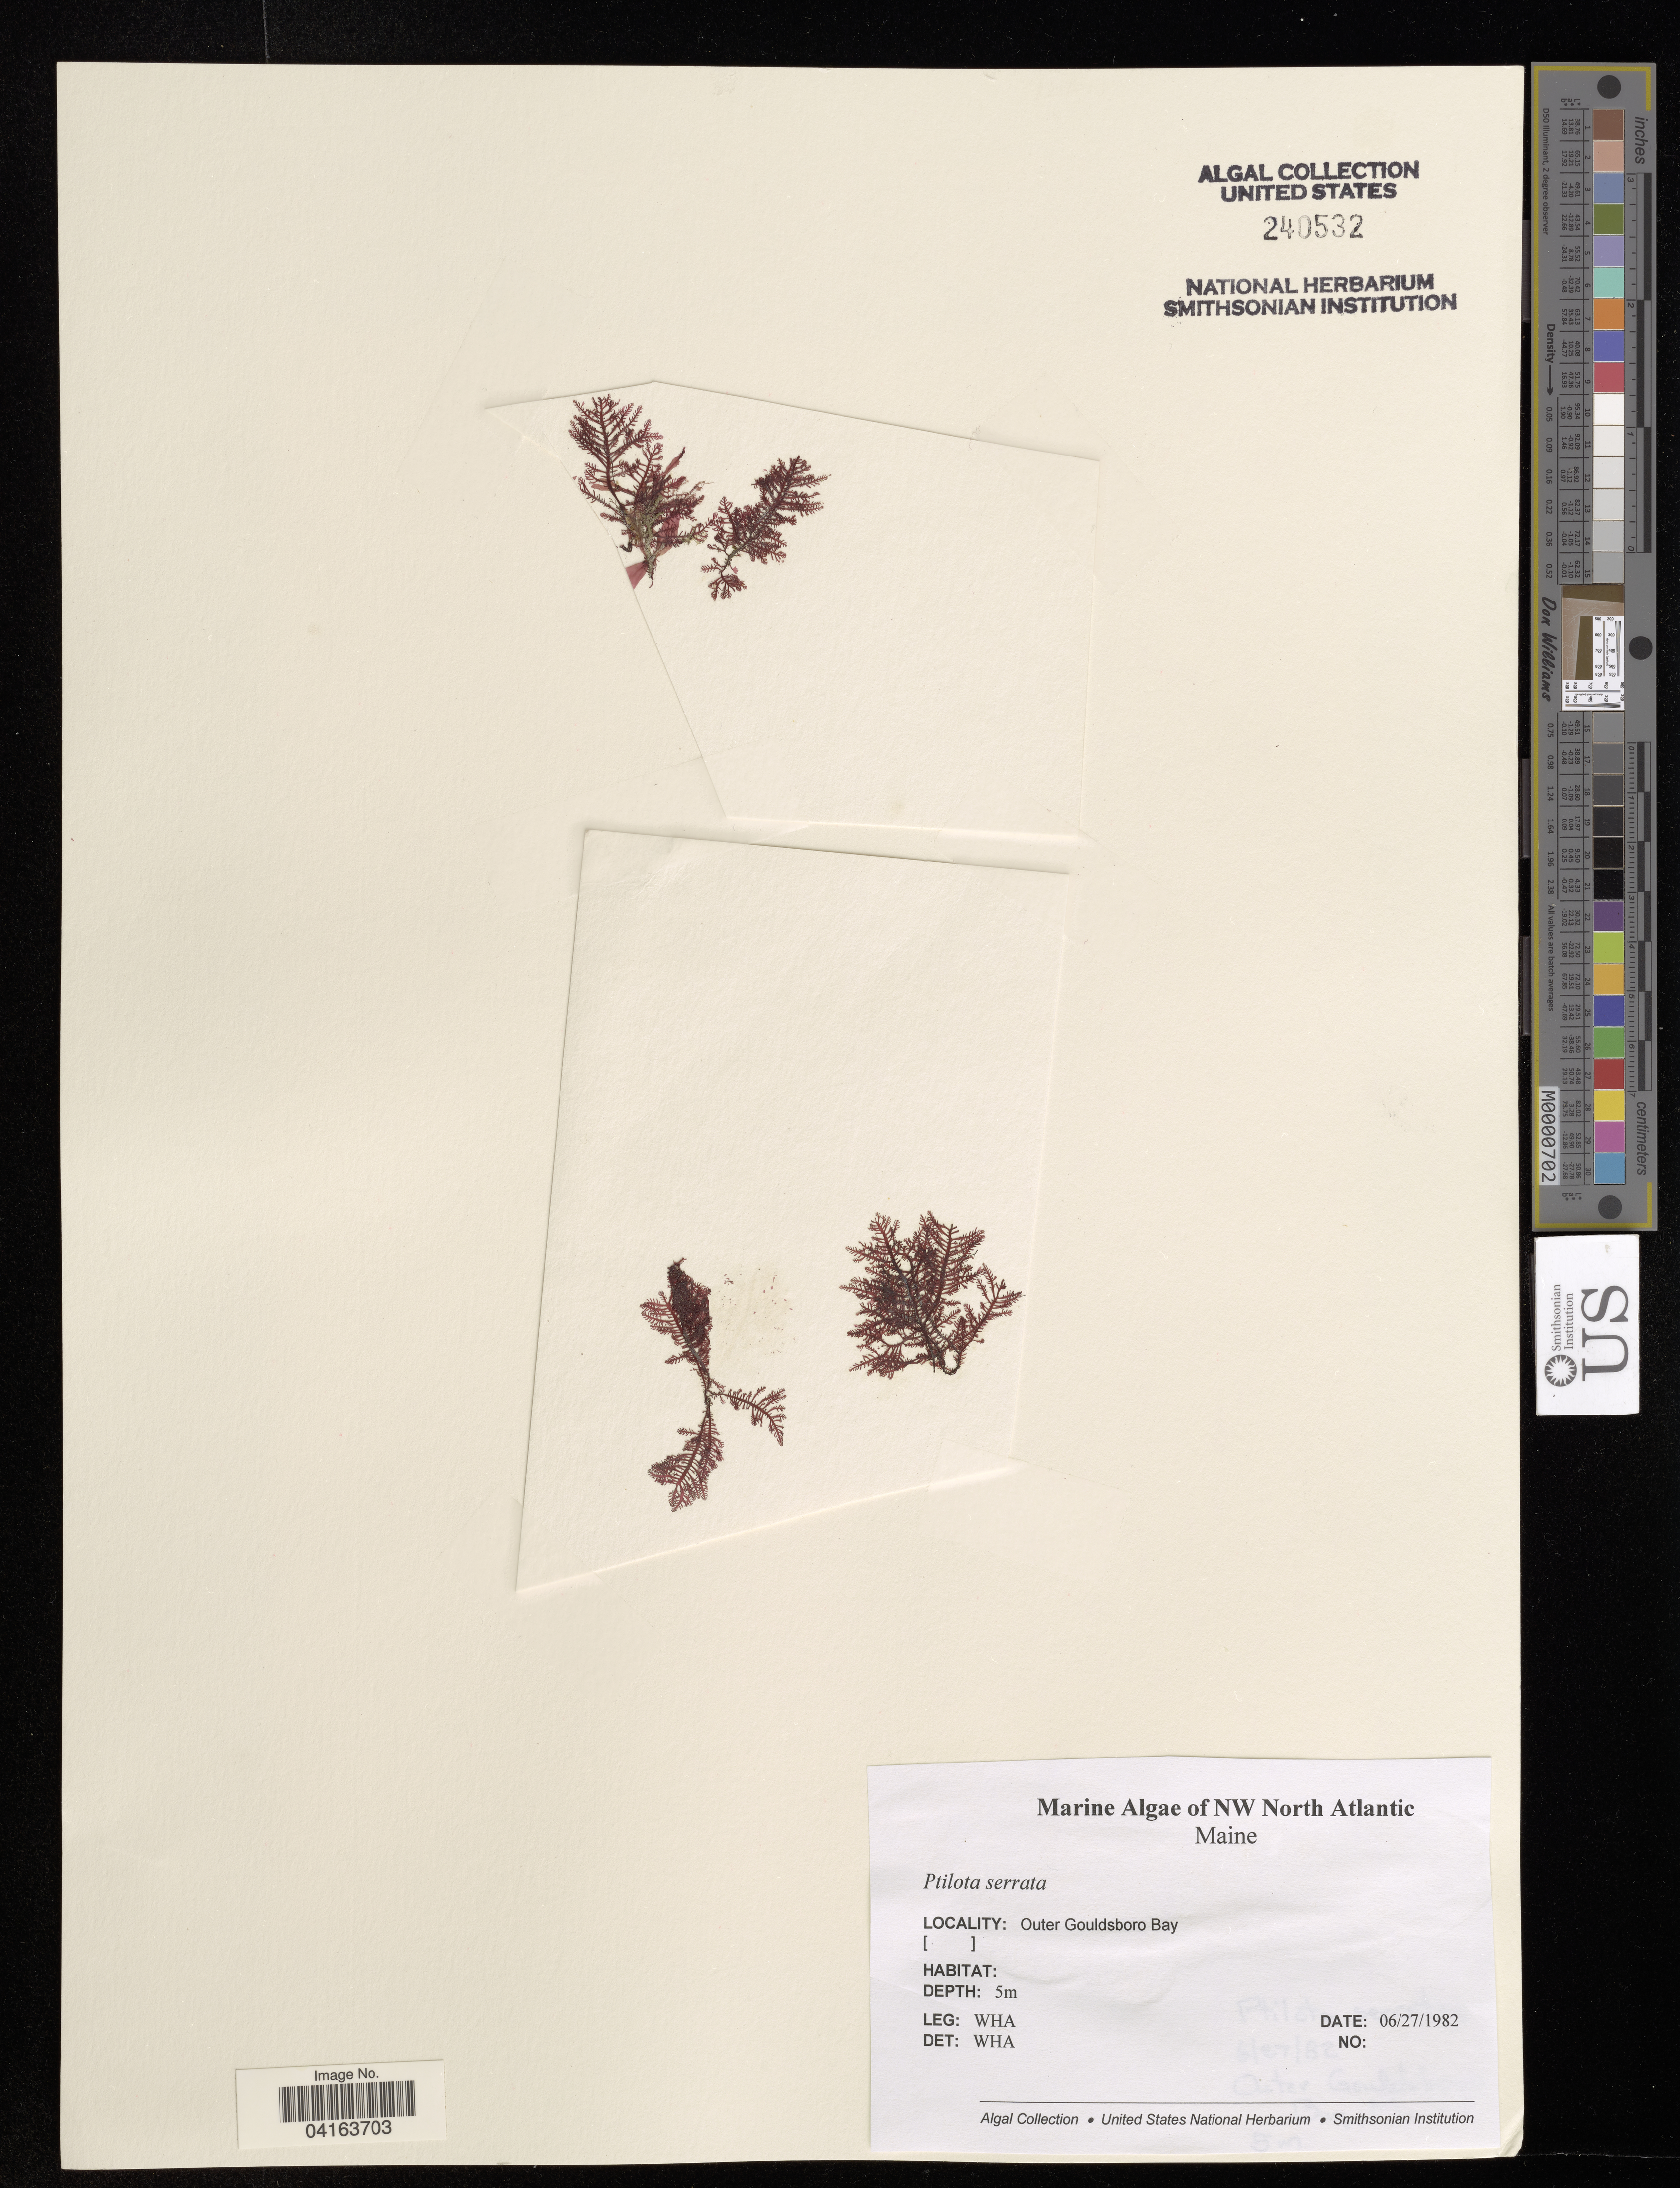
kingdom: Plantae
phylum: Rhodophyta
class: Florideophyceae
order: Ceramiales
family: Wrangeliaceae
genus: Ptilota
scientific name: Ptilota serrata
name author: Kützing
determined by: Adey, W. H., Curator (BOT), Smithsonian Institution - National Museum of Natural History (UNITED STATES)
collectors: W. H. Adey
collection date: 1982-06-27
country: United States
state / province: Maine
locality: NW North Atlantic. Outer Gouldsboro Bay.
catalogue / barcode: US 240532